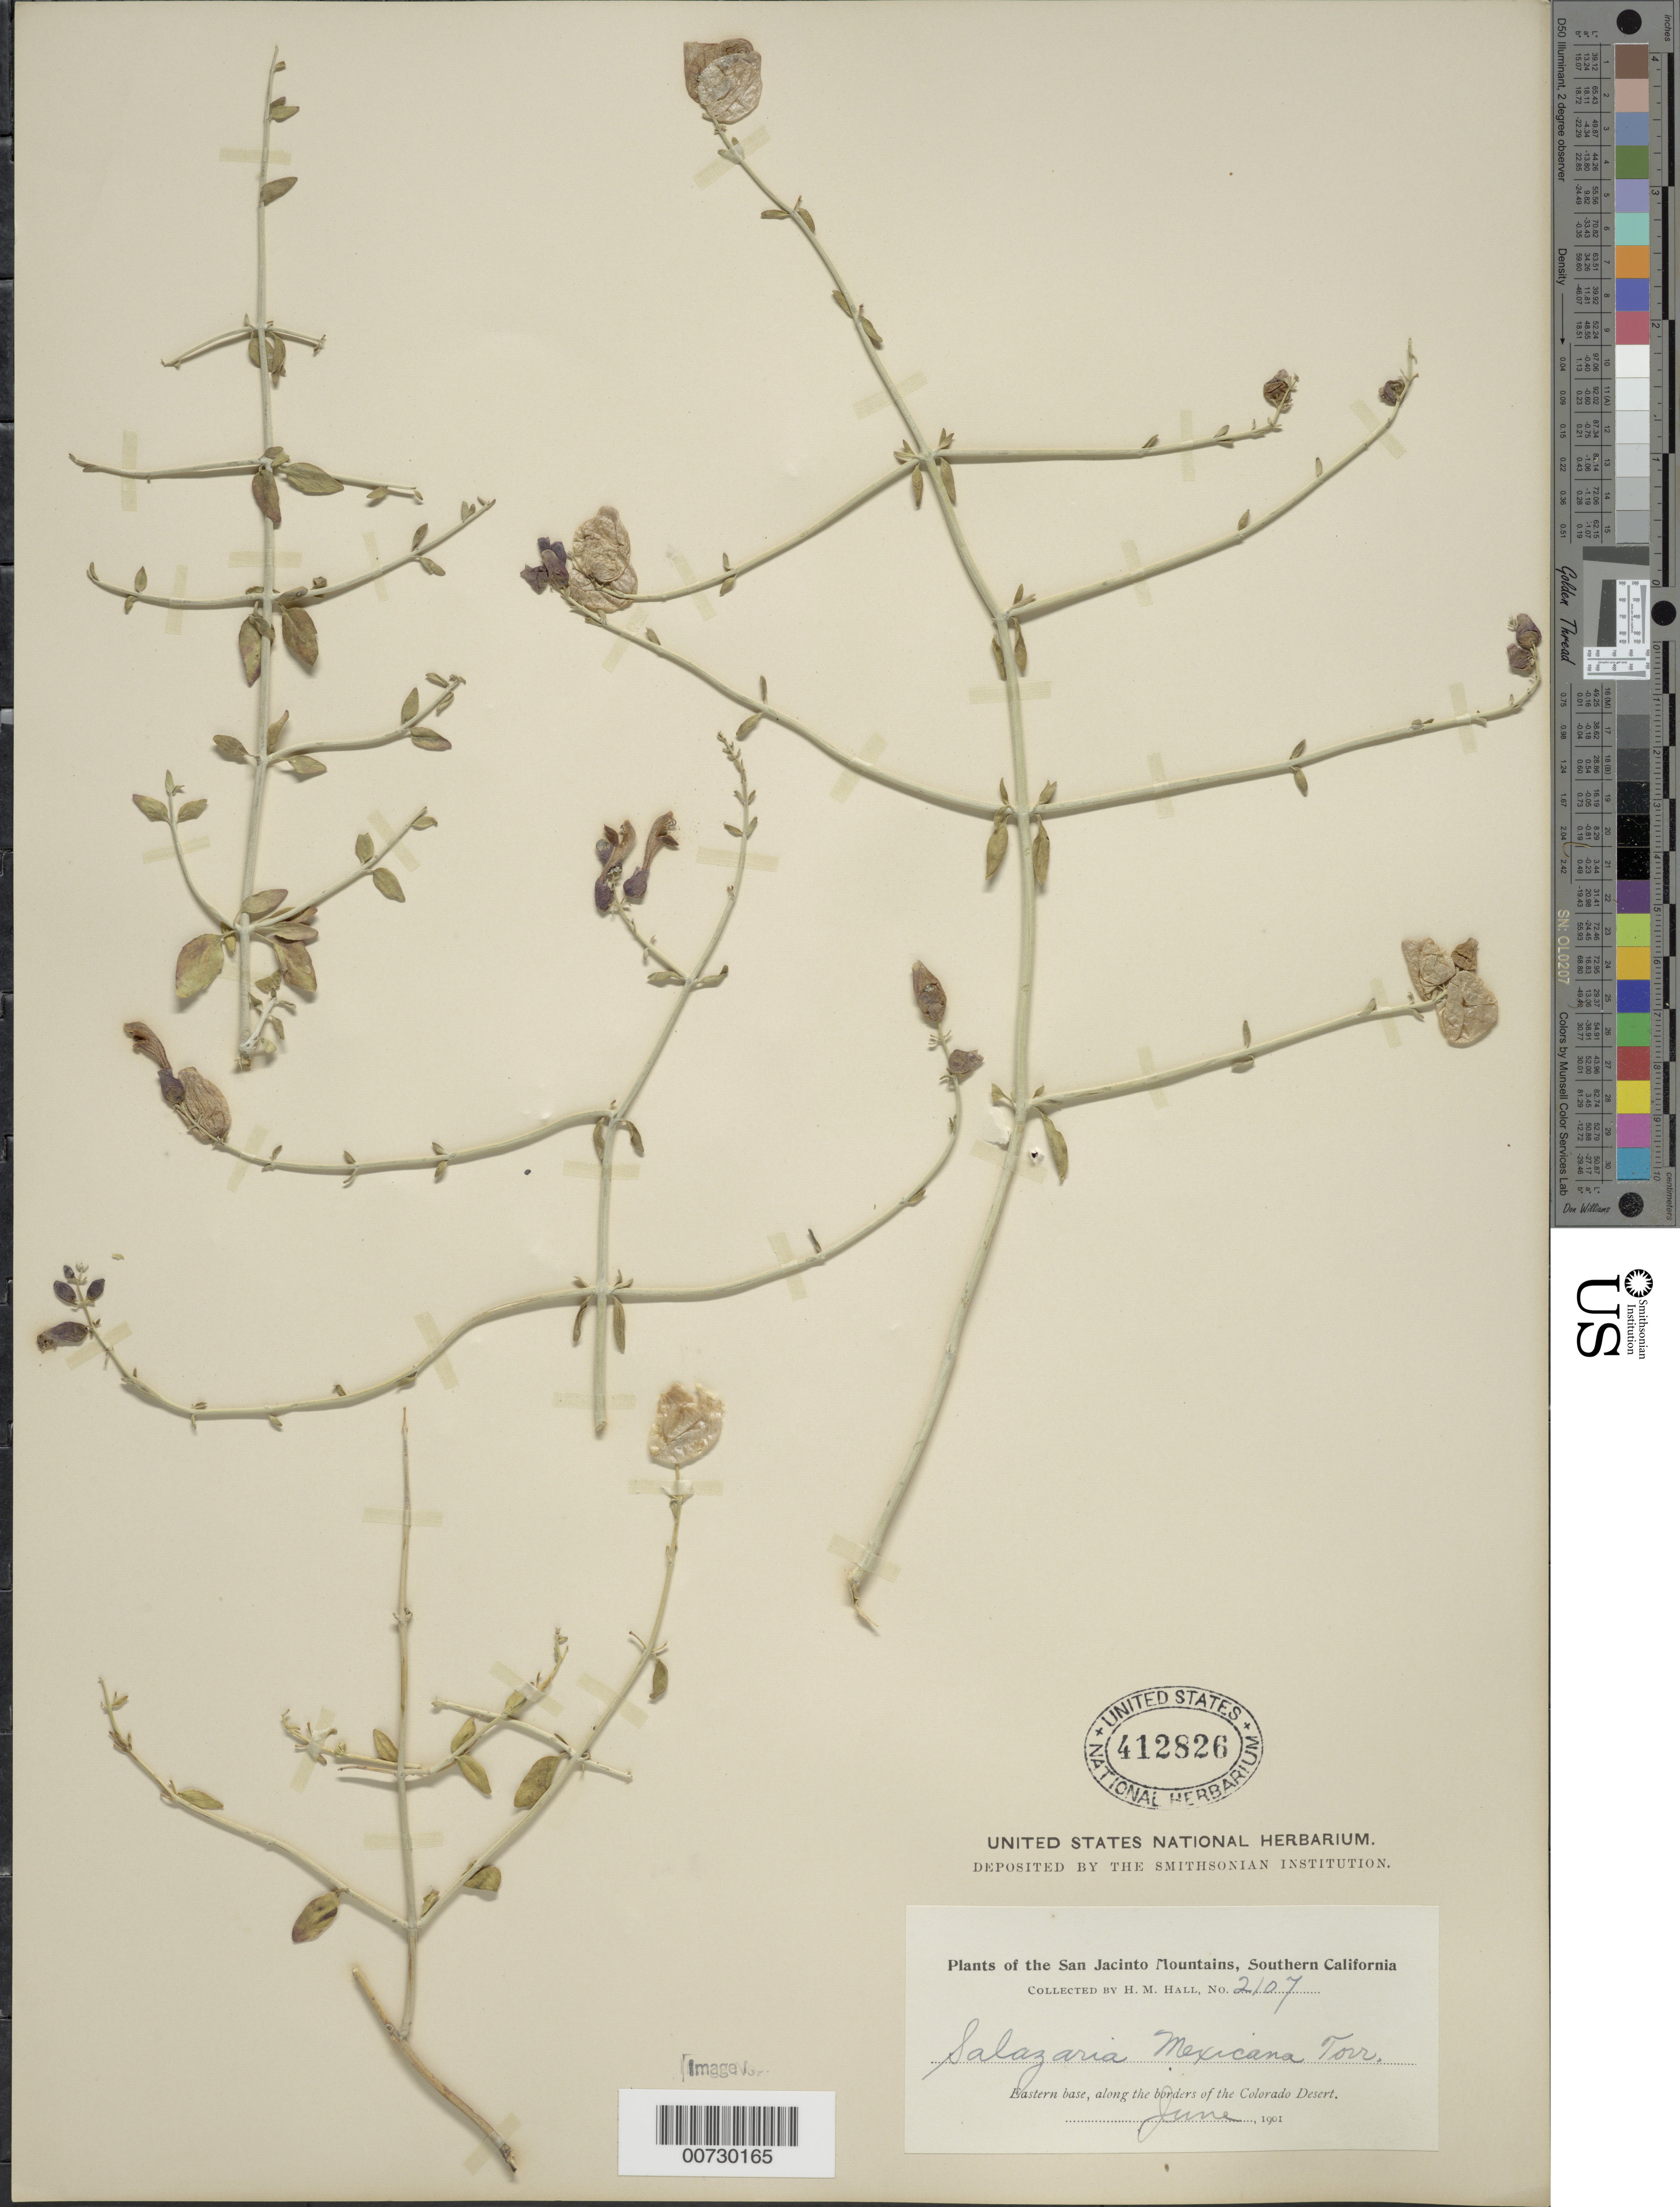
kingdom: Plantae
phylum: Tracheophyta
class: Magnoliopsida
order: Lamiales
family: Lamiaceae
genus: Salazaria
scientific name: Salazaria mexicana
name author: Torr.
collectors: H. M. Hall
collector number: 2107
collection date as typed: Jun 1901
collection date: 1901-06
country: United States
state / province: California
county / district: Riverside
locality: San Jacinto Mts., eastern base, along the borders of the Colorado Desert.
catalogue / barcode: US 412826